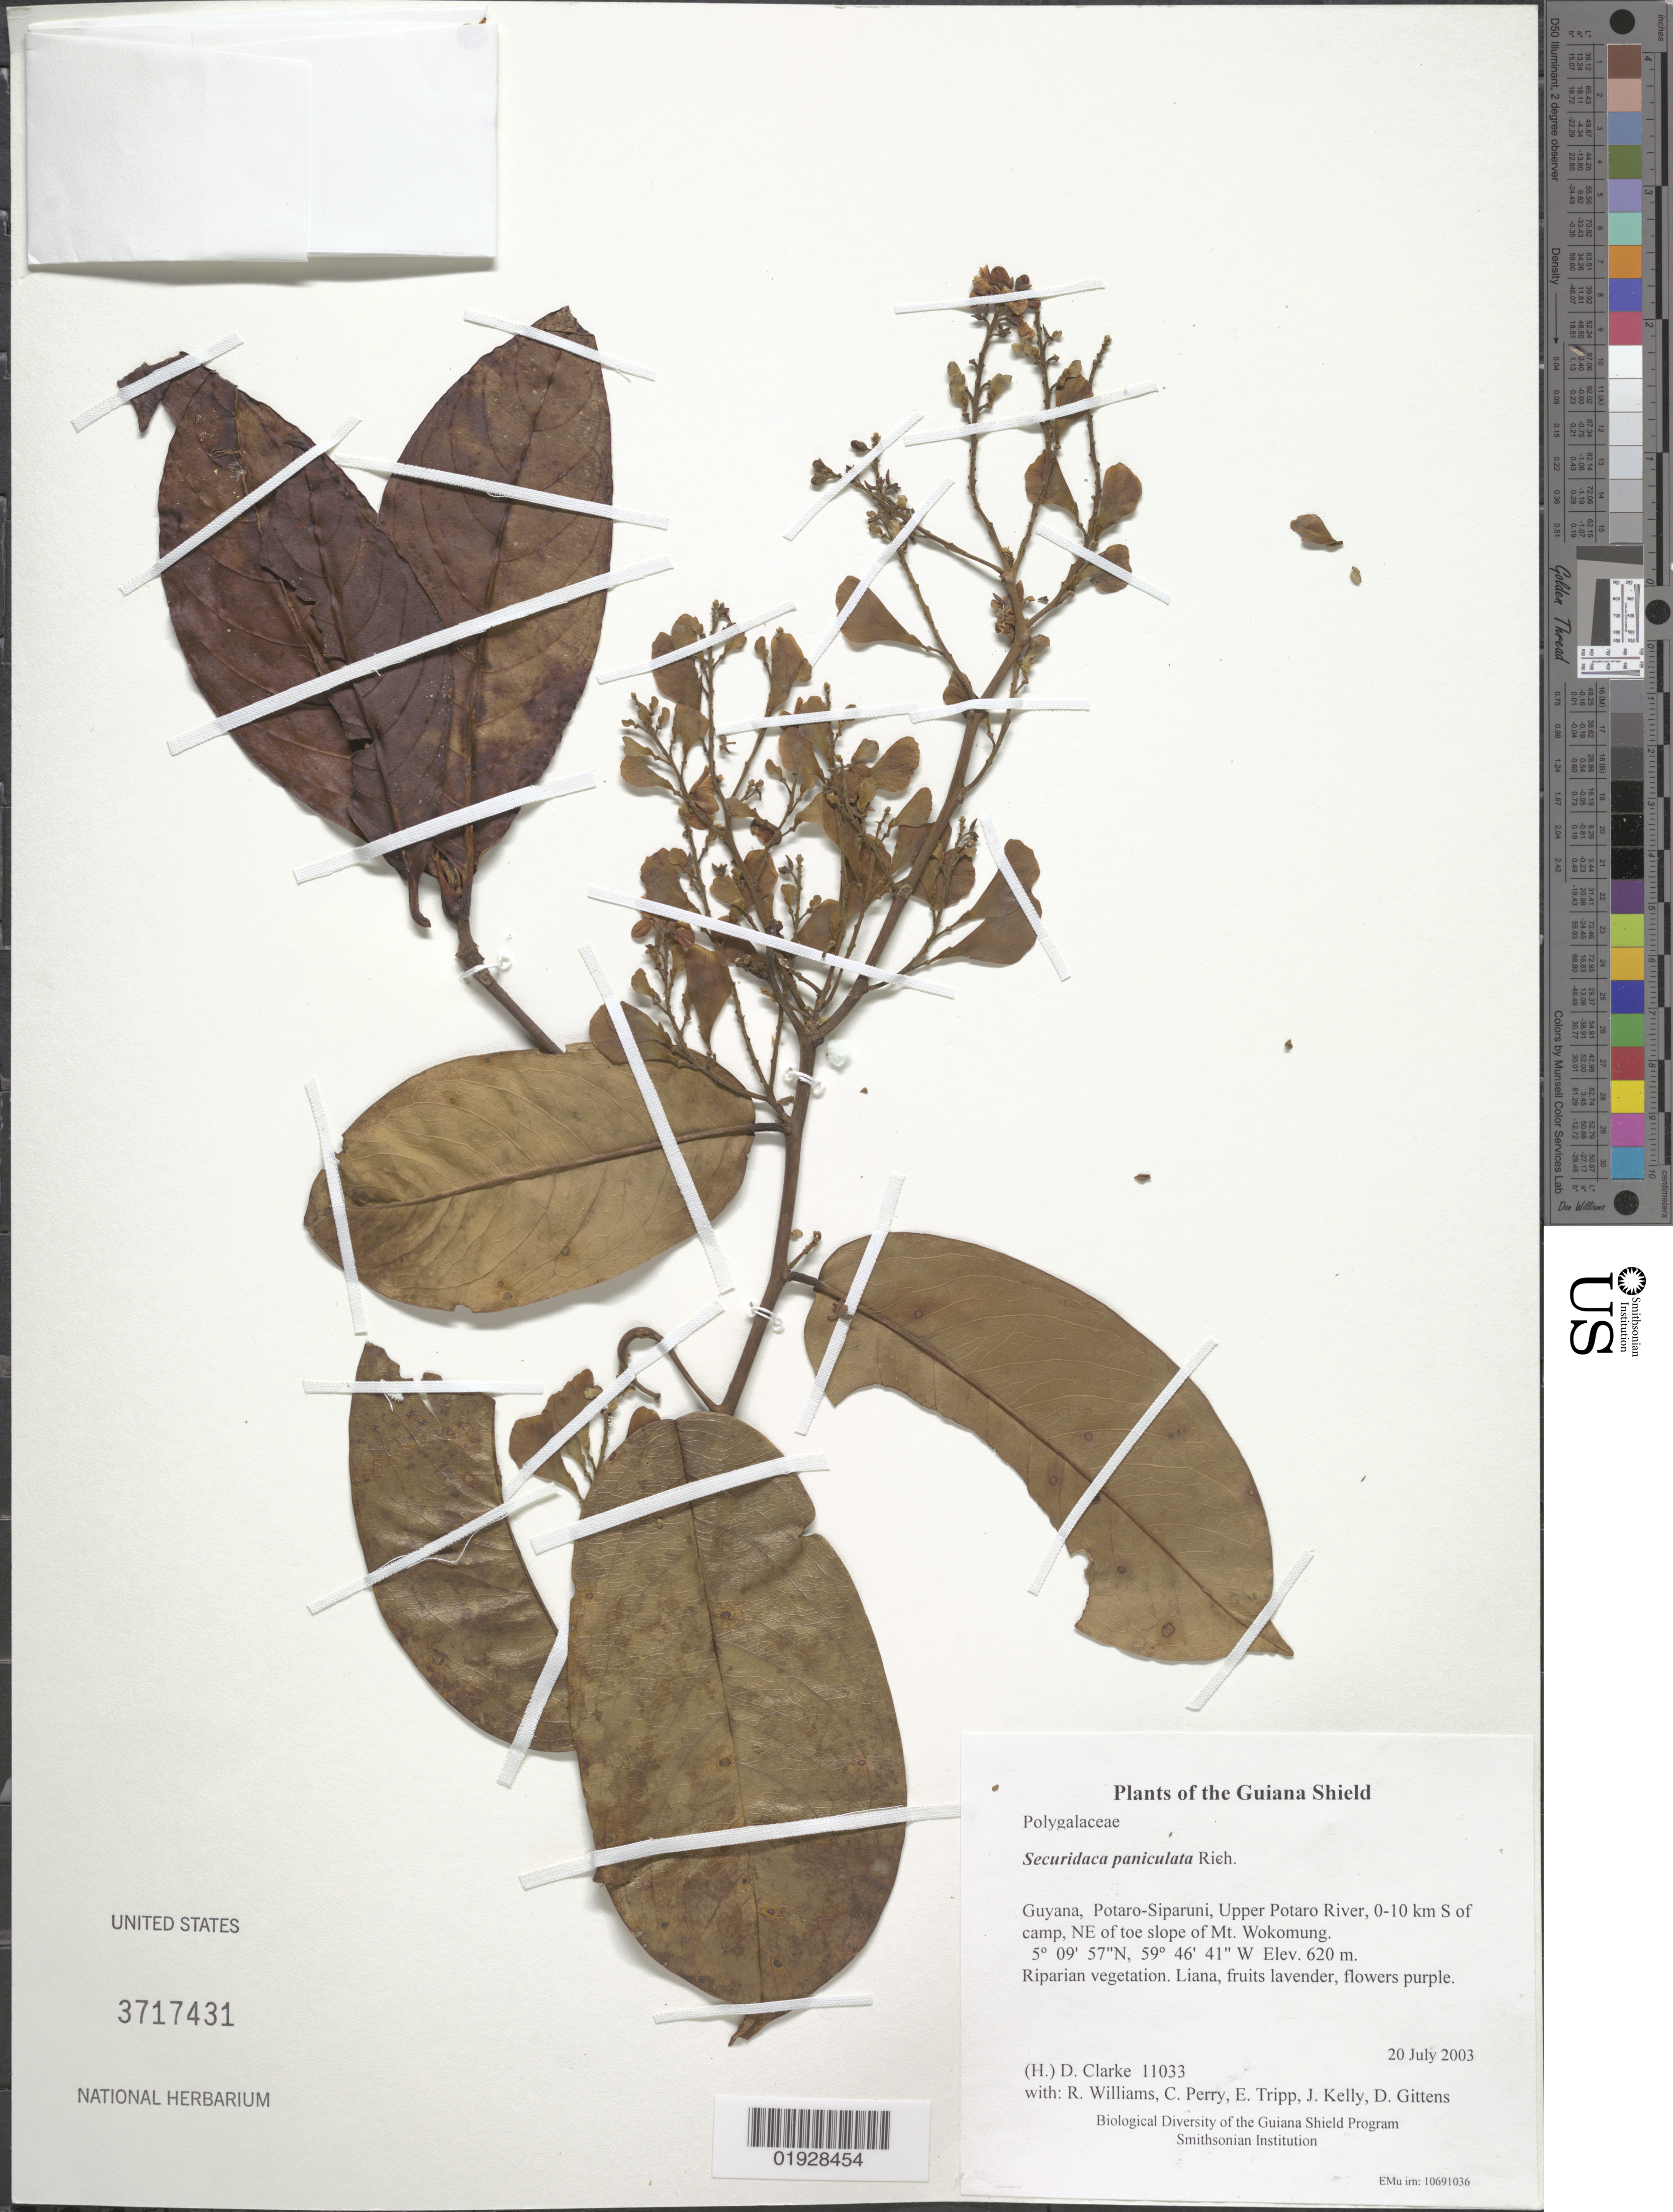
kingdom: Plantae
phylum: Tracheophyta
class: Magnoliopsida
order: Fabales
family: Polygalaceae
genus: Securidaca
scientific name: Securidaca paniculata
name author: Rich.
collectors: H. D. Clarke, R. Williams, C. Perry, E. Tripp, J. Kelly, D. Gittens & S. R. Stern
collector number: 11033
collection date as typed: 20 July 2003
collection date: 2003-07-20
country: Guyana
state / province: Potaro-Siparuni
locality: Upper Potaro River, 0-10 km S of camp, NE of toe slope of Mt. Wokomung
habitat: Riparian vegetation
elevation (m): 620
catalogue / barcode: US 3717431